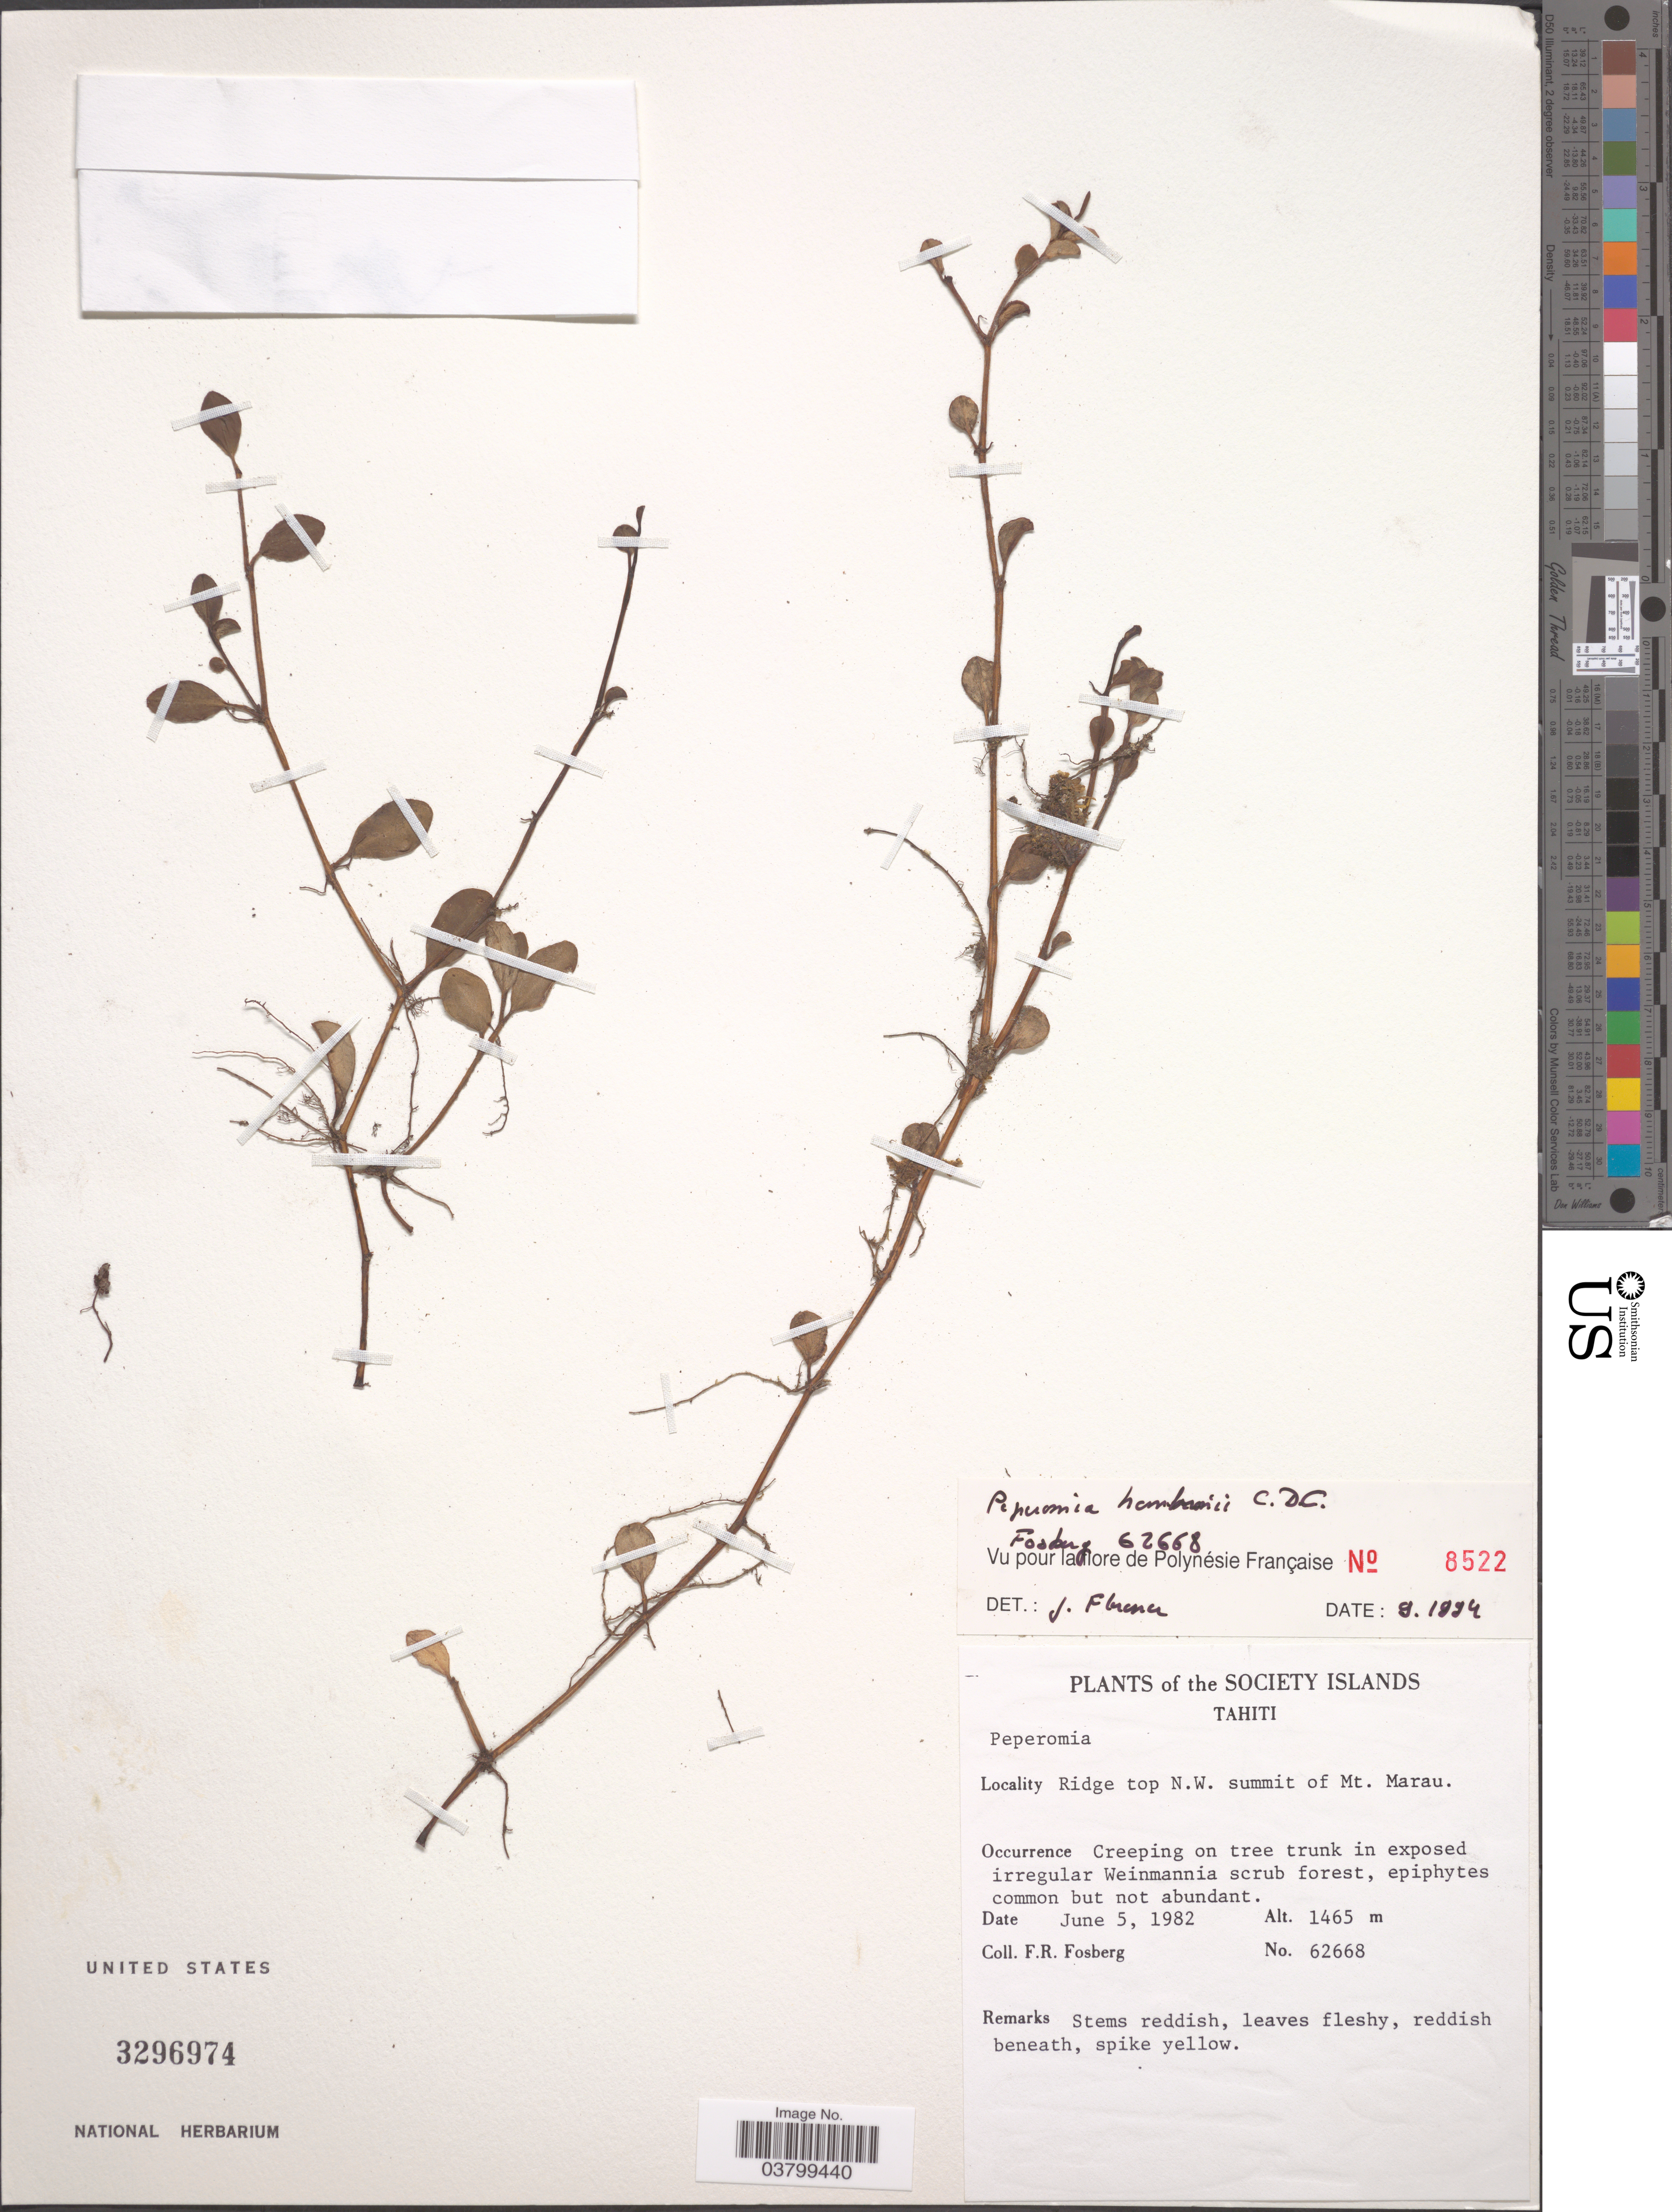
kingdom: Plantae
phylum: Tracheophyta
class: Magnoliopsida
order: Piperales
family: Piperaceae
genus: Peperomia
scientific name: Peperomia hombronii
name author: C. DC.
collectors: F. R. Fosberg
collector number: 62668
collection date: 1982-06-05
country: French Polynesia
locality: Society Islands. Tahiti. Ridge top N.W. summit of Mt. Marau.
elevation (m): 1465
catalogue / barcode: US 3296974